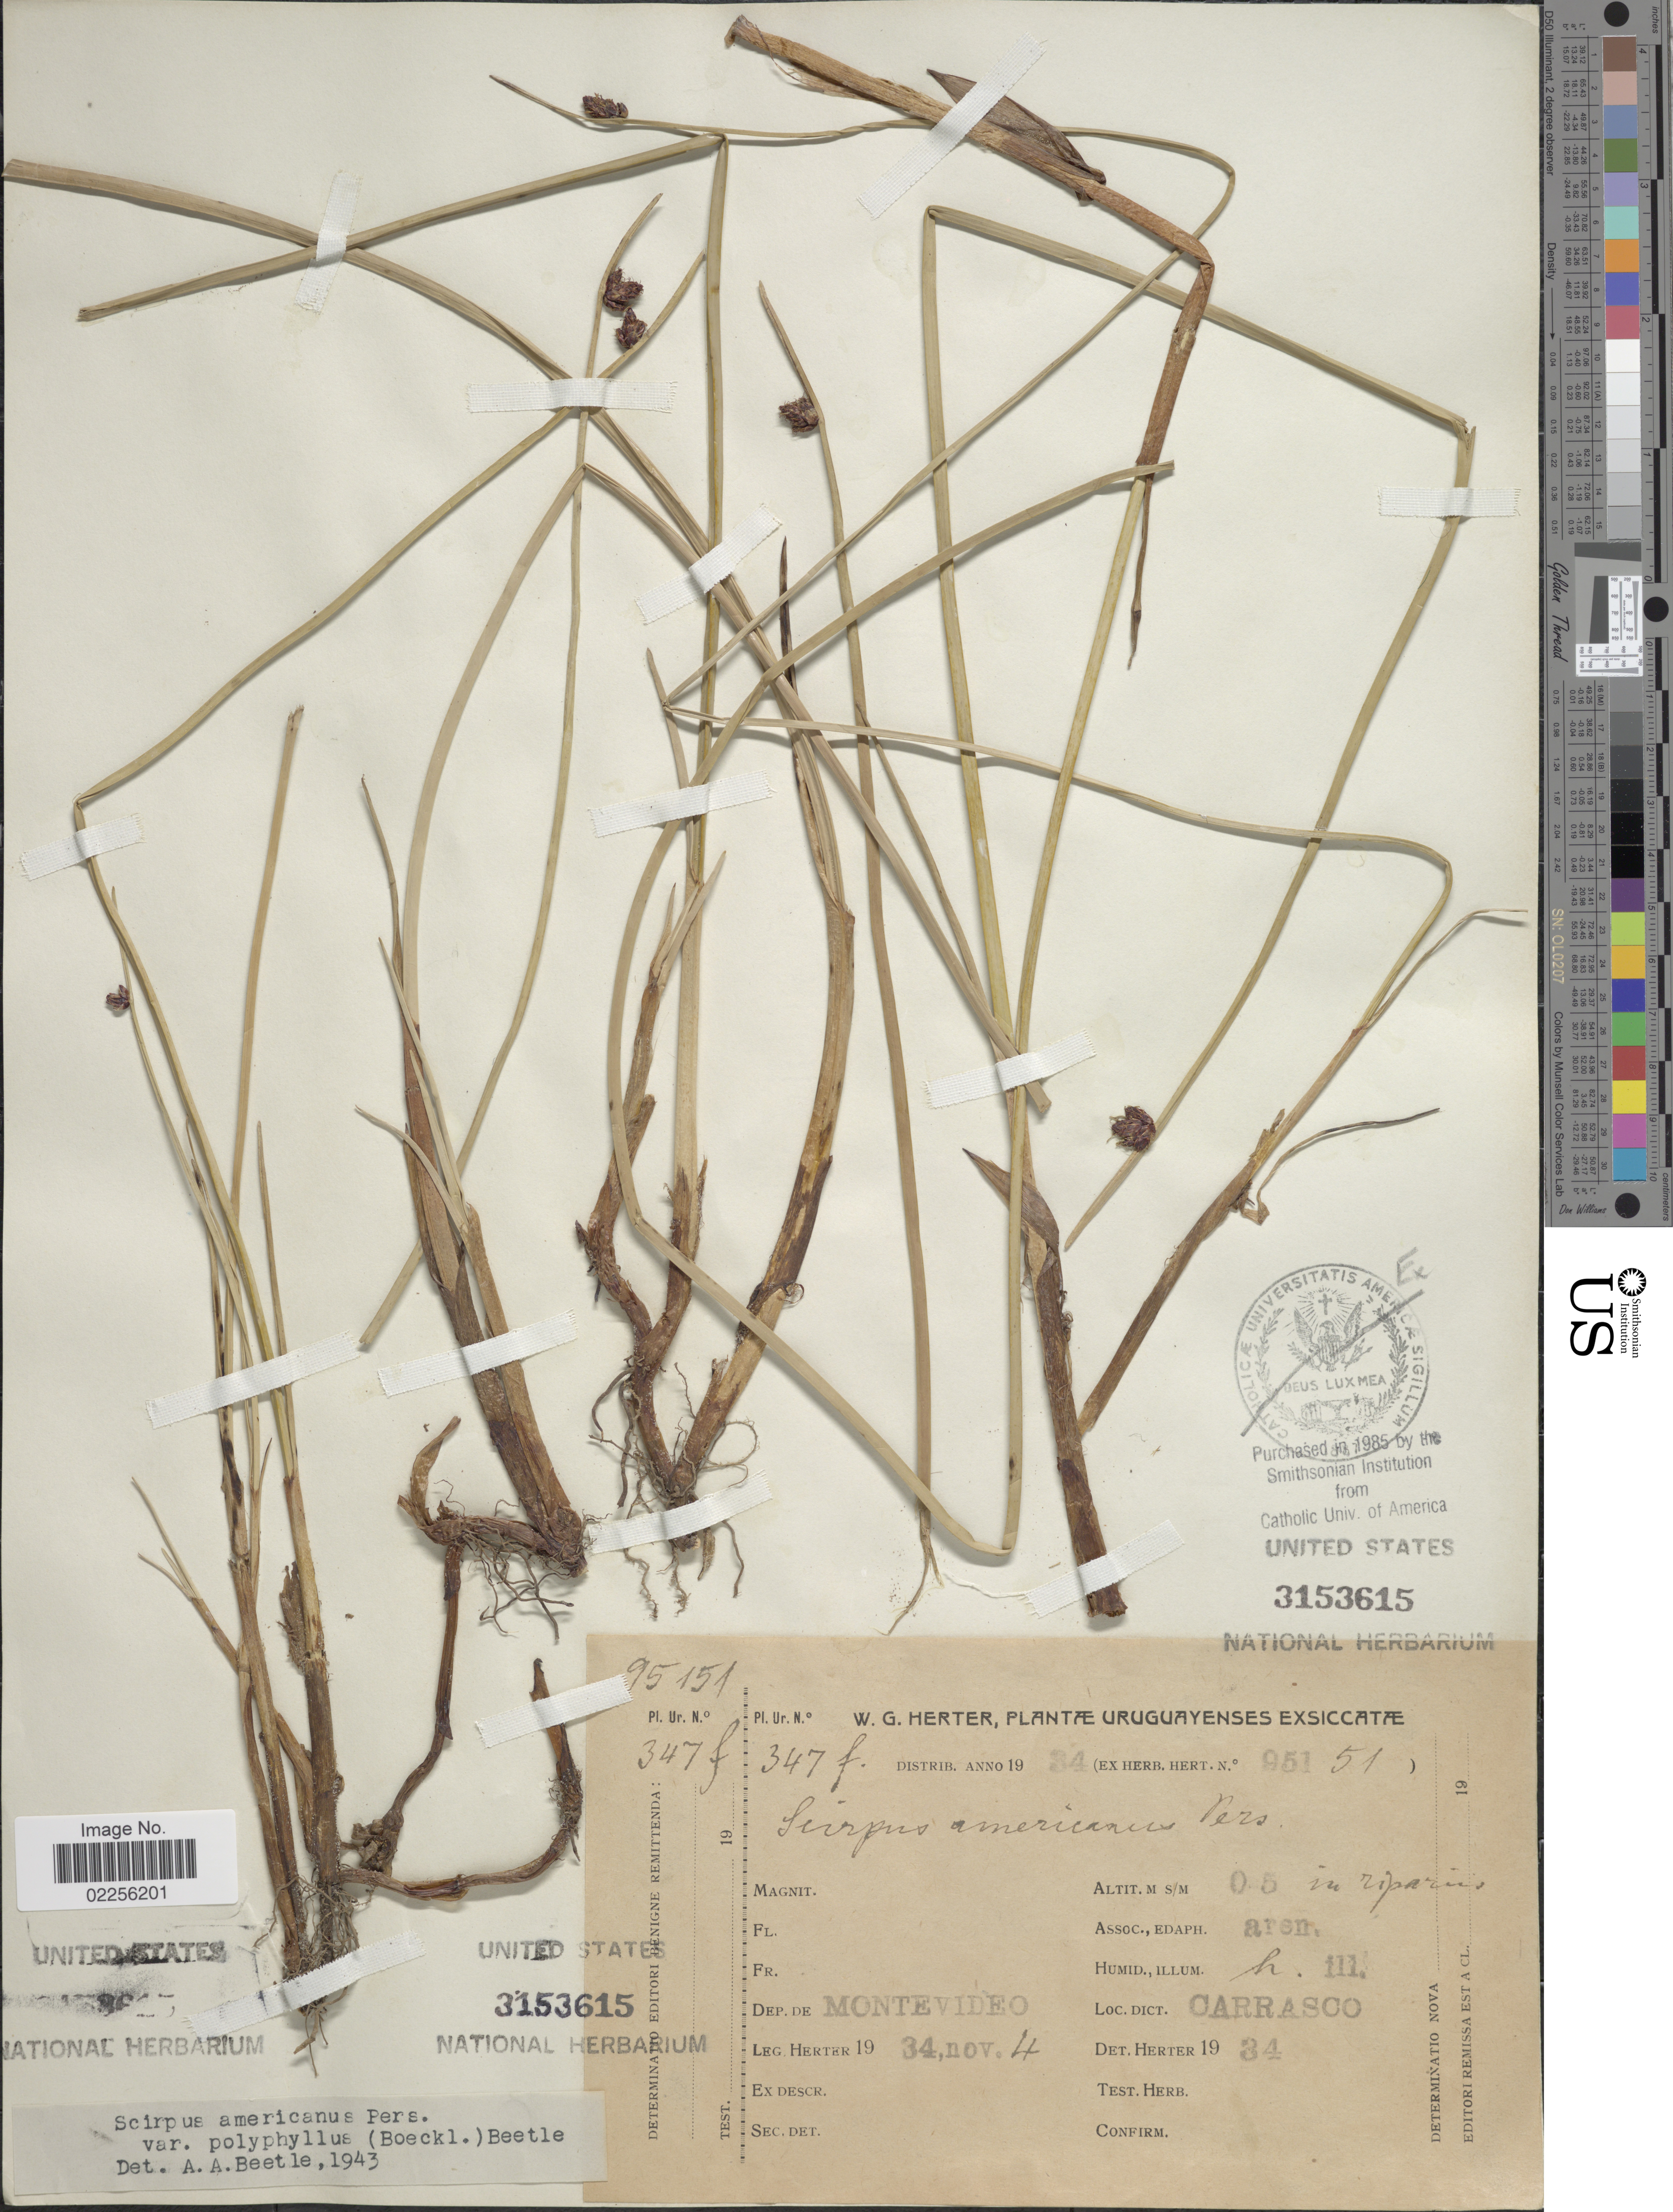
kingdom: Plantae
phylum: Tracheophyta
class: Liliopsida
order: Poales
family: Cyperaceae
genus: Schoenoplectus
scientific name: Schoenoplectus pungens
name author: (Vahl) Palla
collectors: W. G. Herter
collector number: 95151/347f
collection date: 1934-11-04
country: Uruguay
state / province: Montevideo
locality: Dep de Montevideo, Carrasco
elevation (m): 0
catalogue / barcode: US 3153615